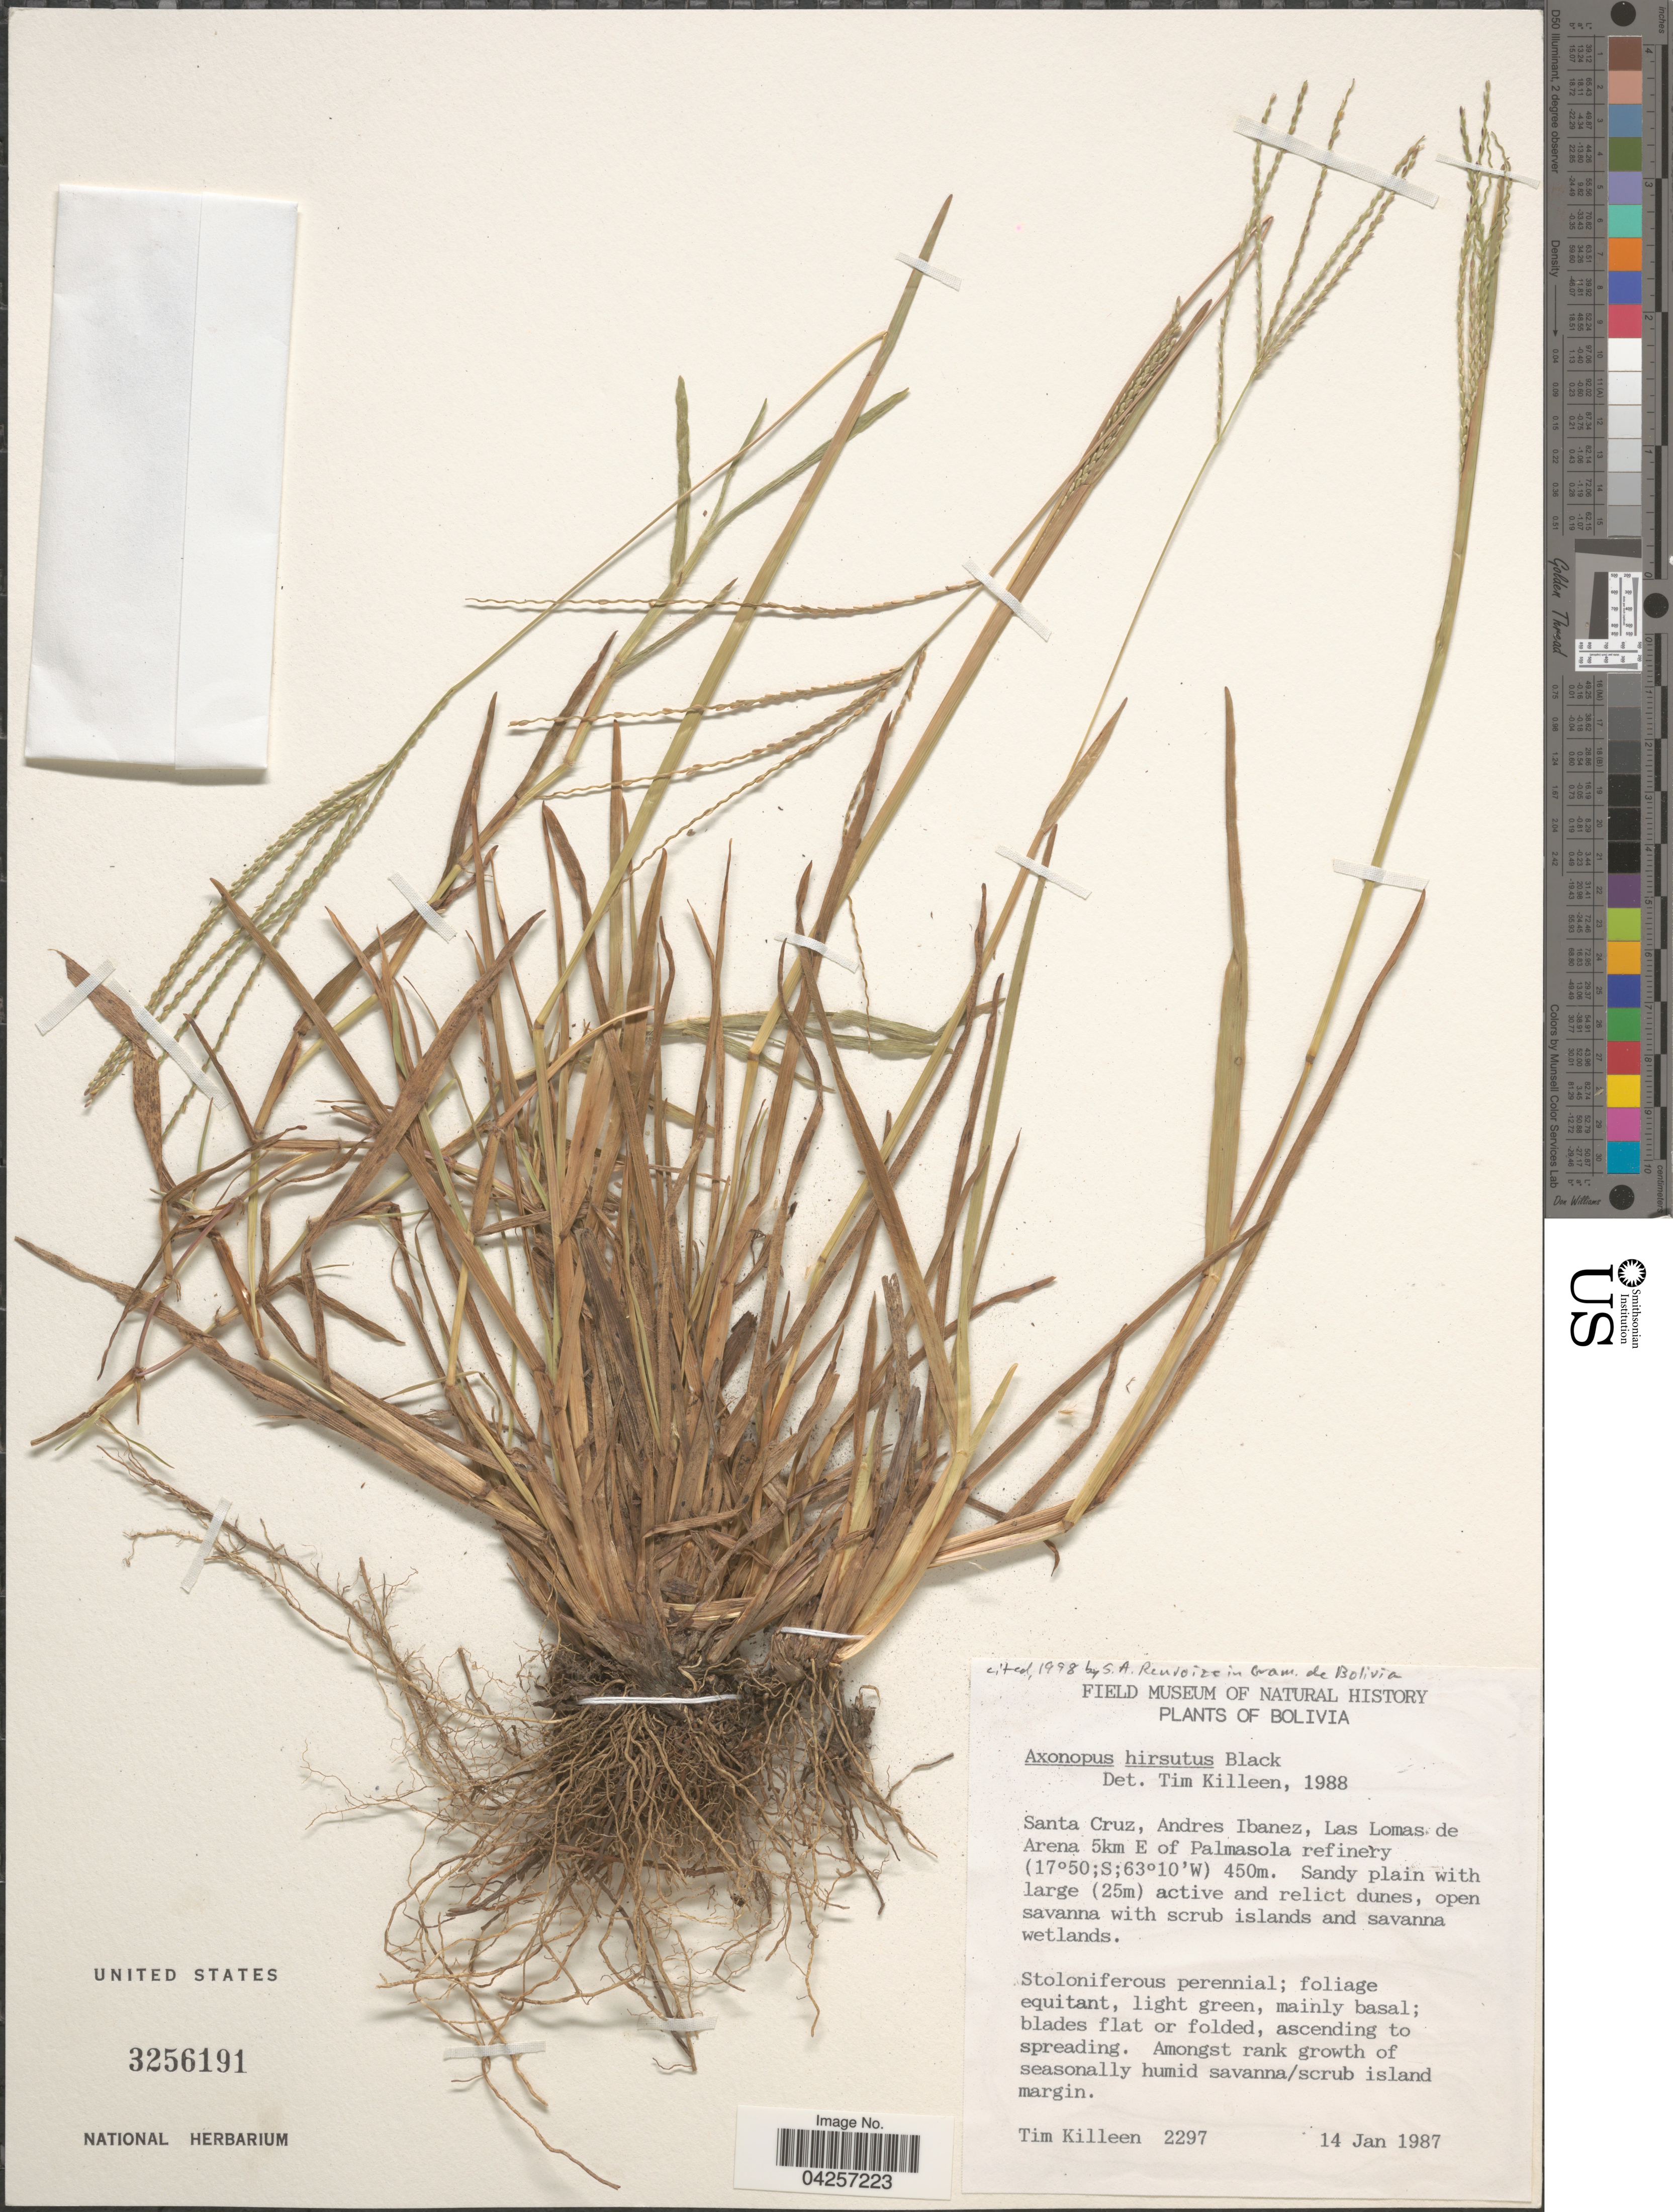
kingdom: Plantae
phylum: Tracheophyta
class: Liliopsida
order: Poales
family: Poaceae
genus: Axonopus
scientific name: Axonopus hirsutus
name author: G.A. Black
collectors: T. J. Killeen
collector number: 2297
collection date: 1987-01-14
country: Bolivia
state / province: Santa Cruz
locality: Andres Ibanez, Las Lomas de Arena 5km E of Palmasola refinery.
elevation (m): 450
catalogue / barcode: US 3256191